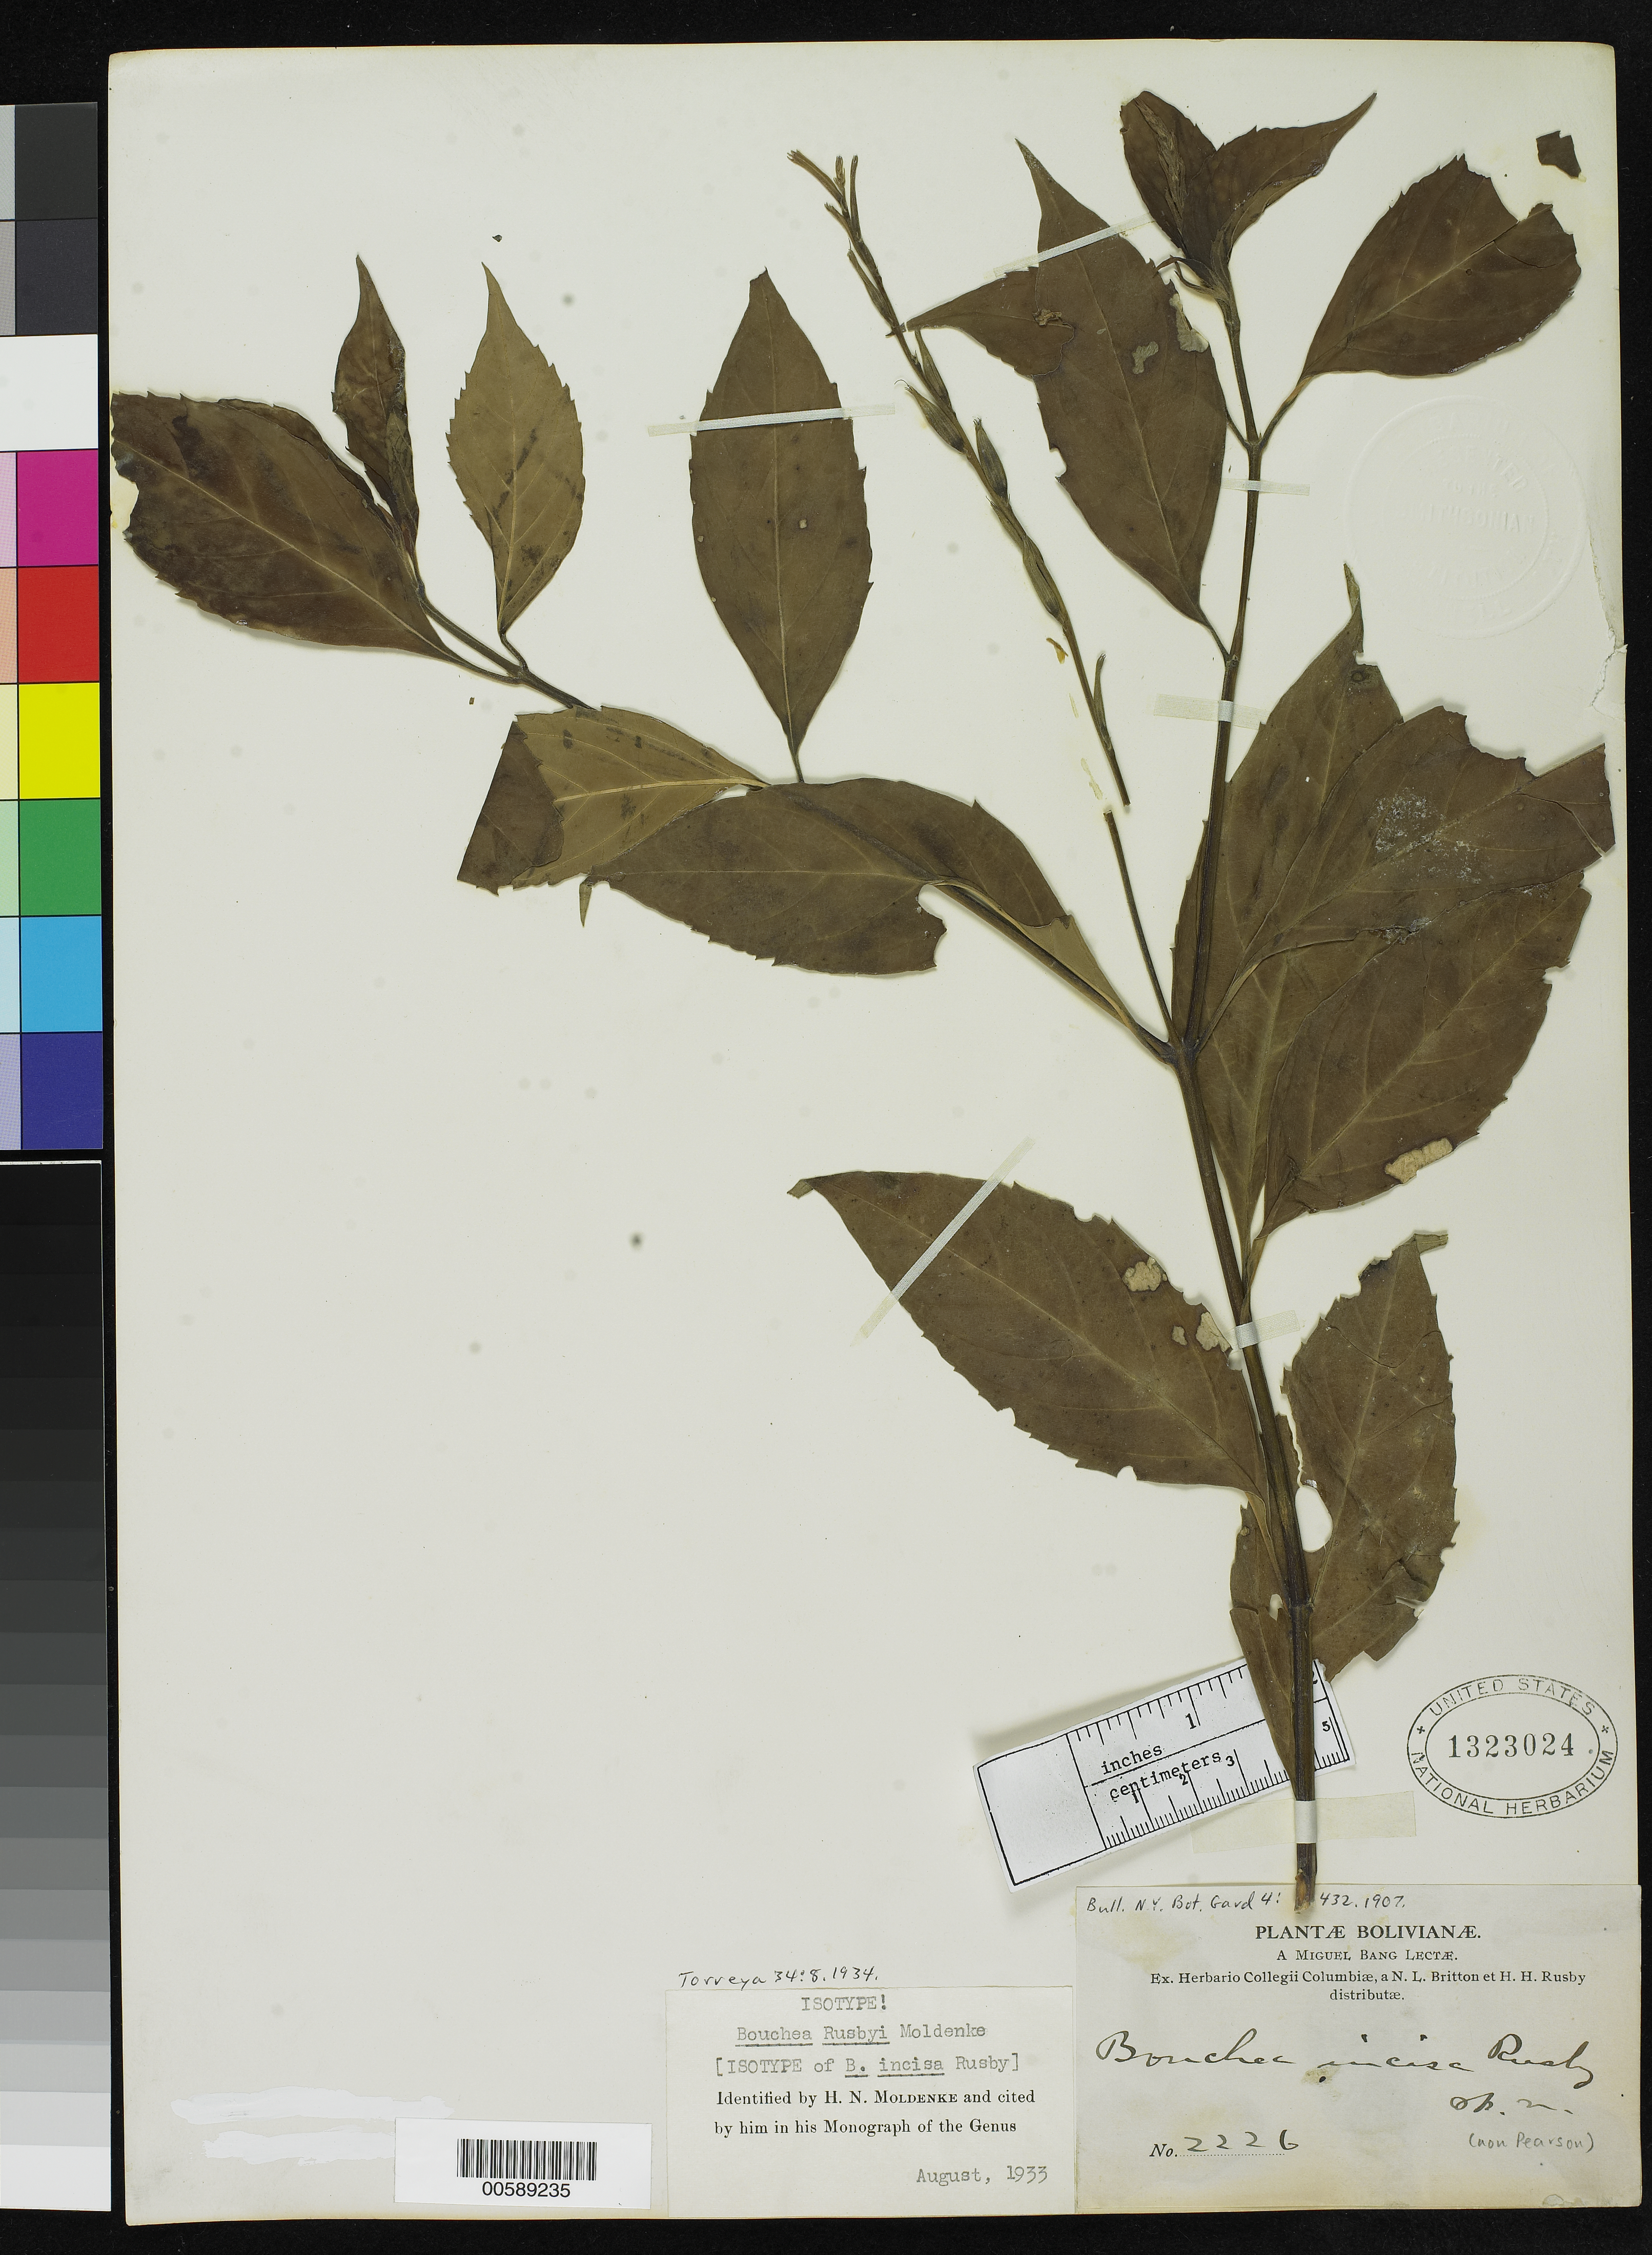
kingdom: Plantae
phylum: Tracheophyta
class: Magnoliopsida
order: Lamiales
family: Verbenaceae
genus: Bouchea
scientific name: Bouchea incisa Rusby, nom. illeg.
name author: Rusby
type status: Isotype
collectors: M. Bang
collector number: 2226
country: Bolivia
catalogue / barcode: US 1323024